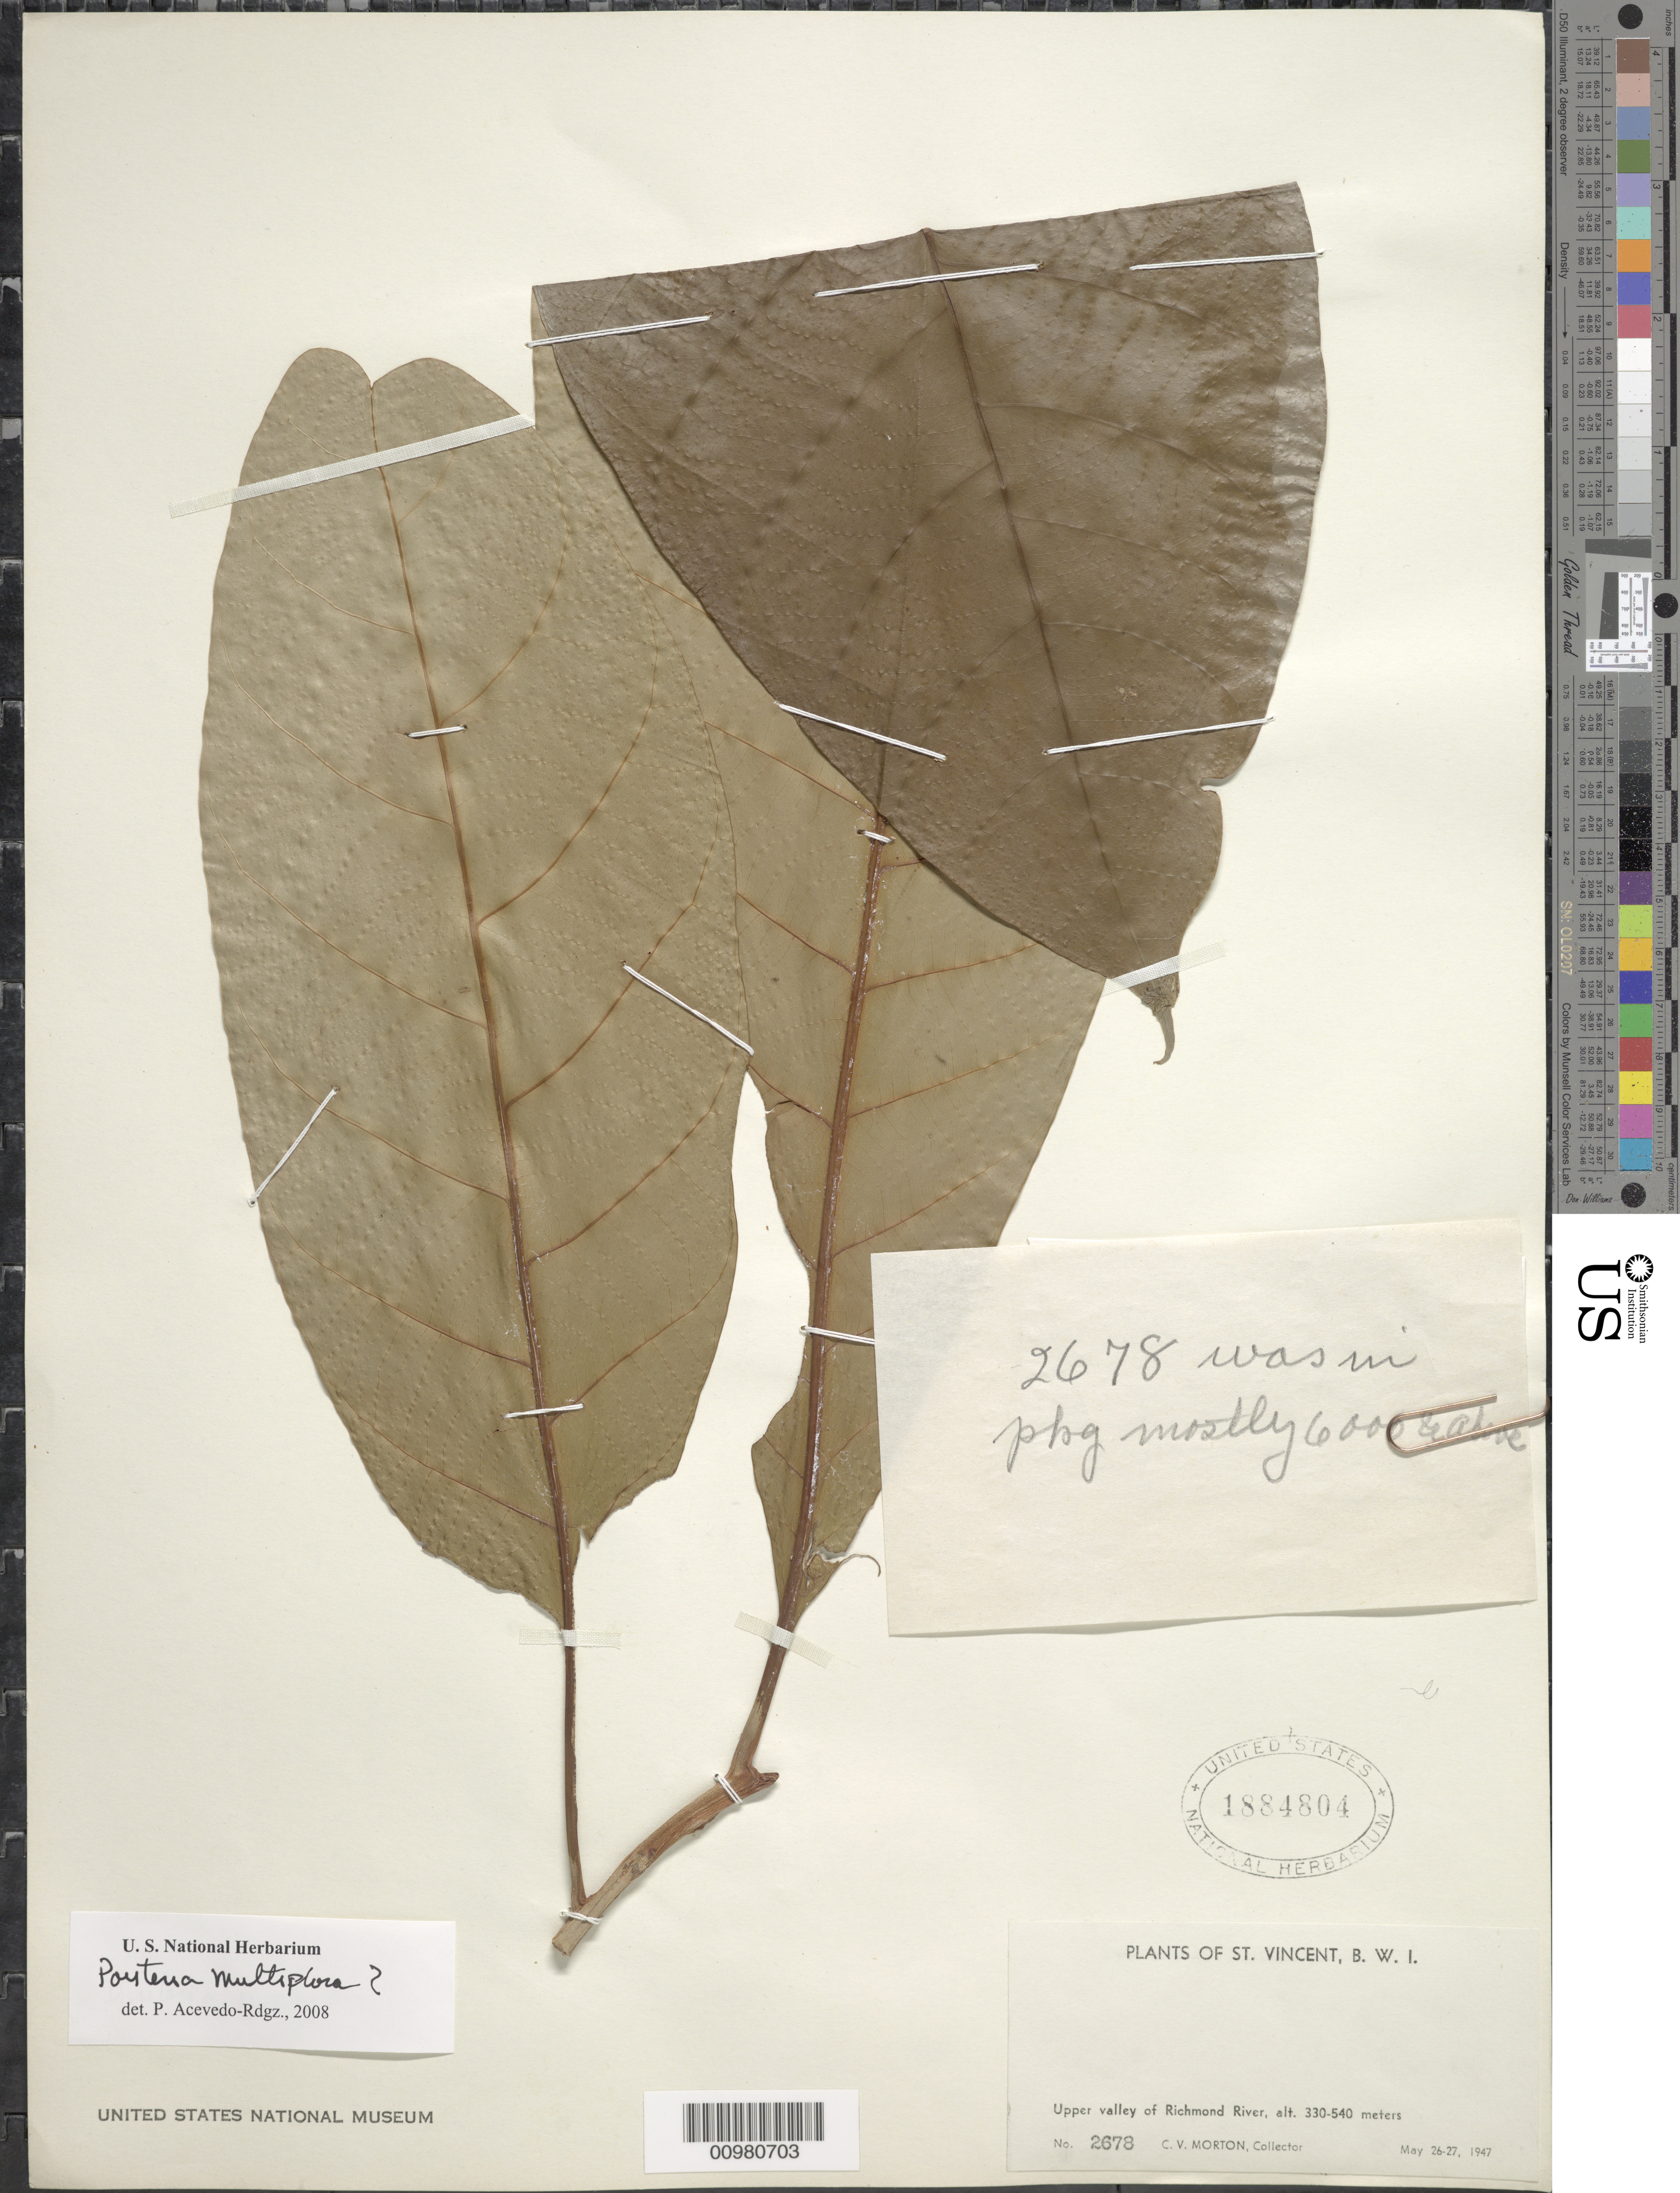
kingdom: Plantae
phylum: Tracheophyta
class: Magnoliopsida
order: Ericales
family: Sapotaceae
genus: Pouteria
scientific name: Pouteria multiflora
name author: (A. DC.) Eyma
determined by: Acevedo-Rodríguez, P., (BOT), Smithsonian Institution - National Museum of Natural History (UNITED STATES)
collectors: C. V. Morton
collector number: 2678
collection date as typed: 26 May 1947 to 27 May 1947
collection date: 1947-05-26/1947-05-27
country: St. Vincent - Grenadines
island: St. Vincent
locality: Upper valley of Richmond River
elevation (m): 330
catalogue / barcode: US 1884804